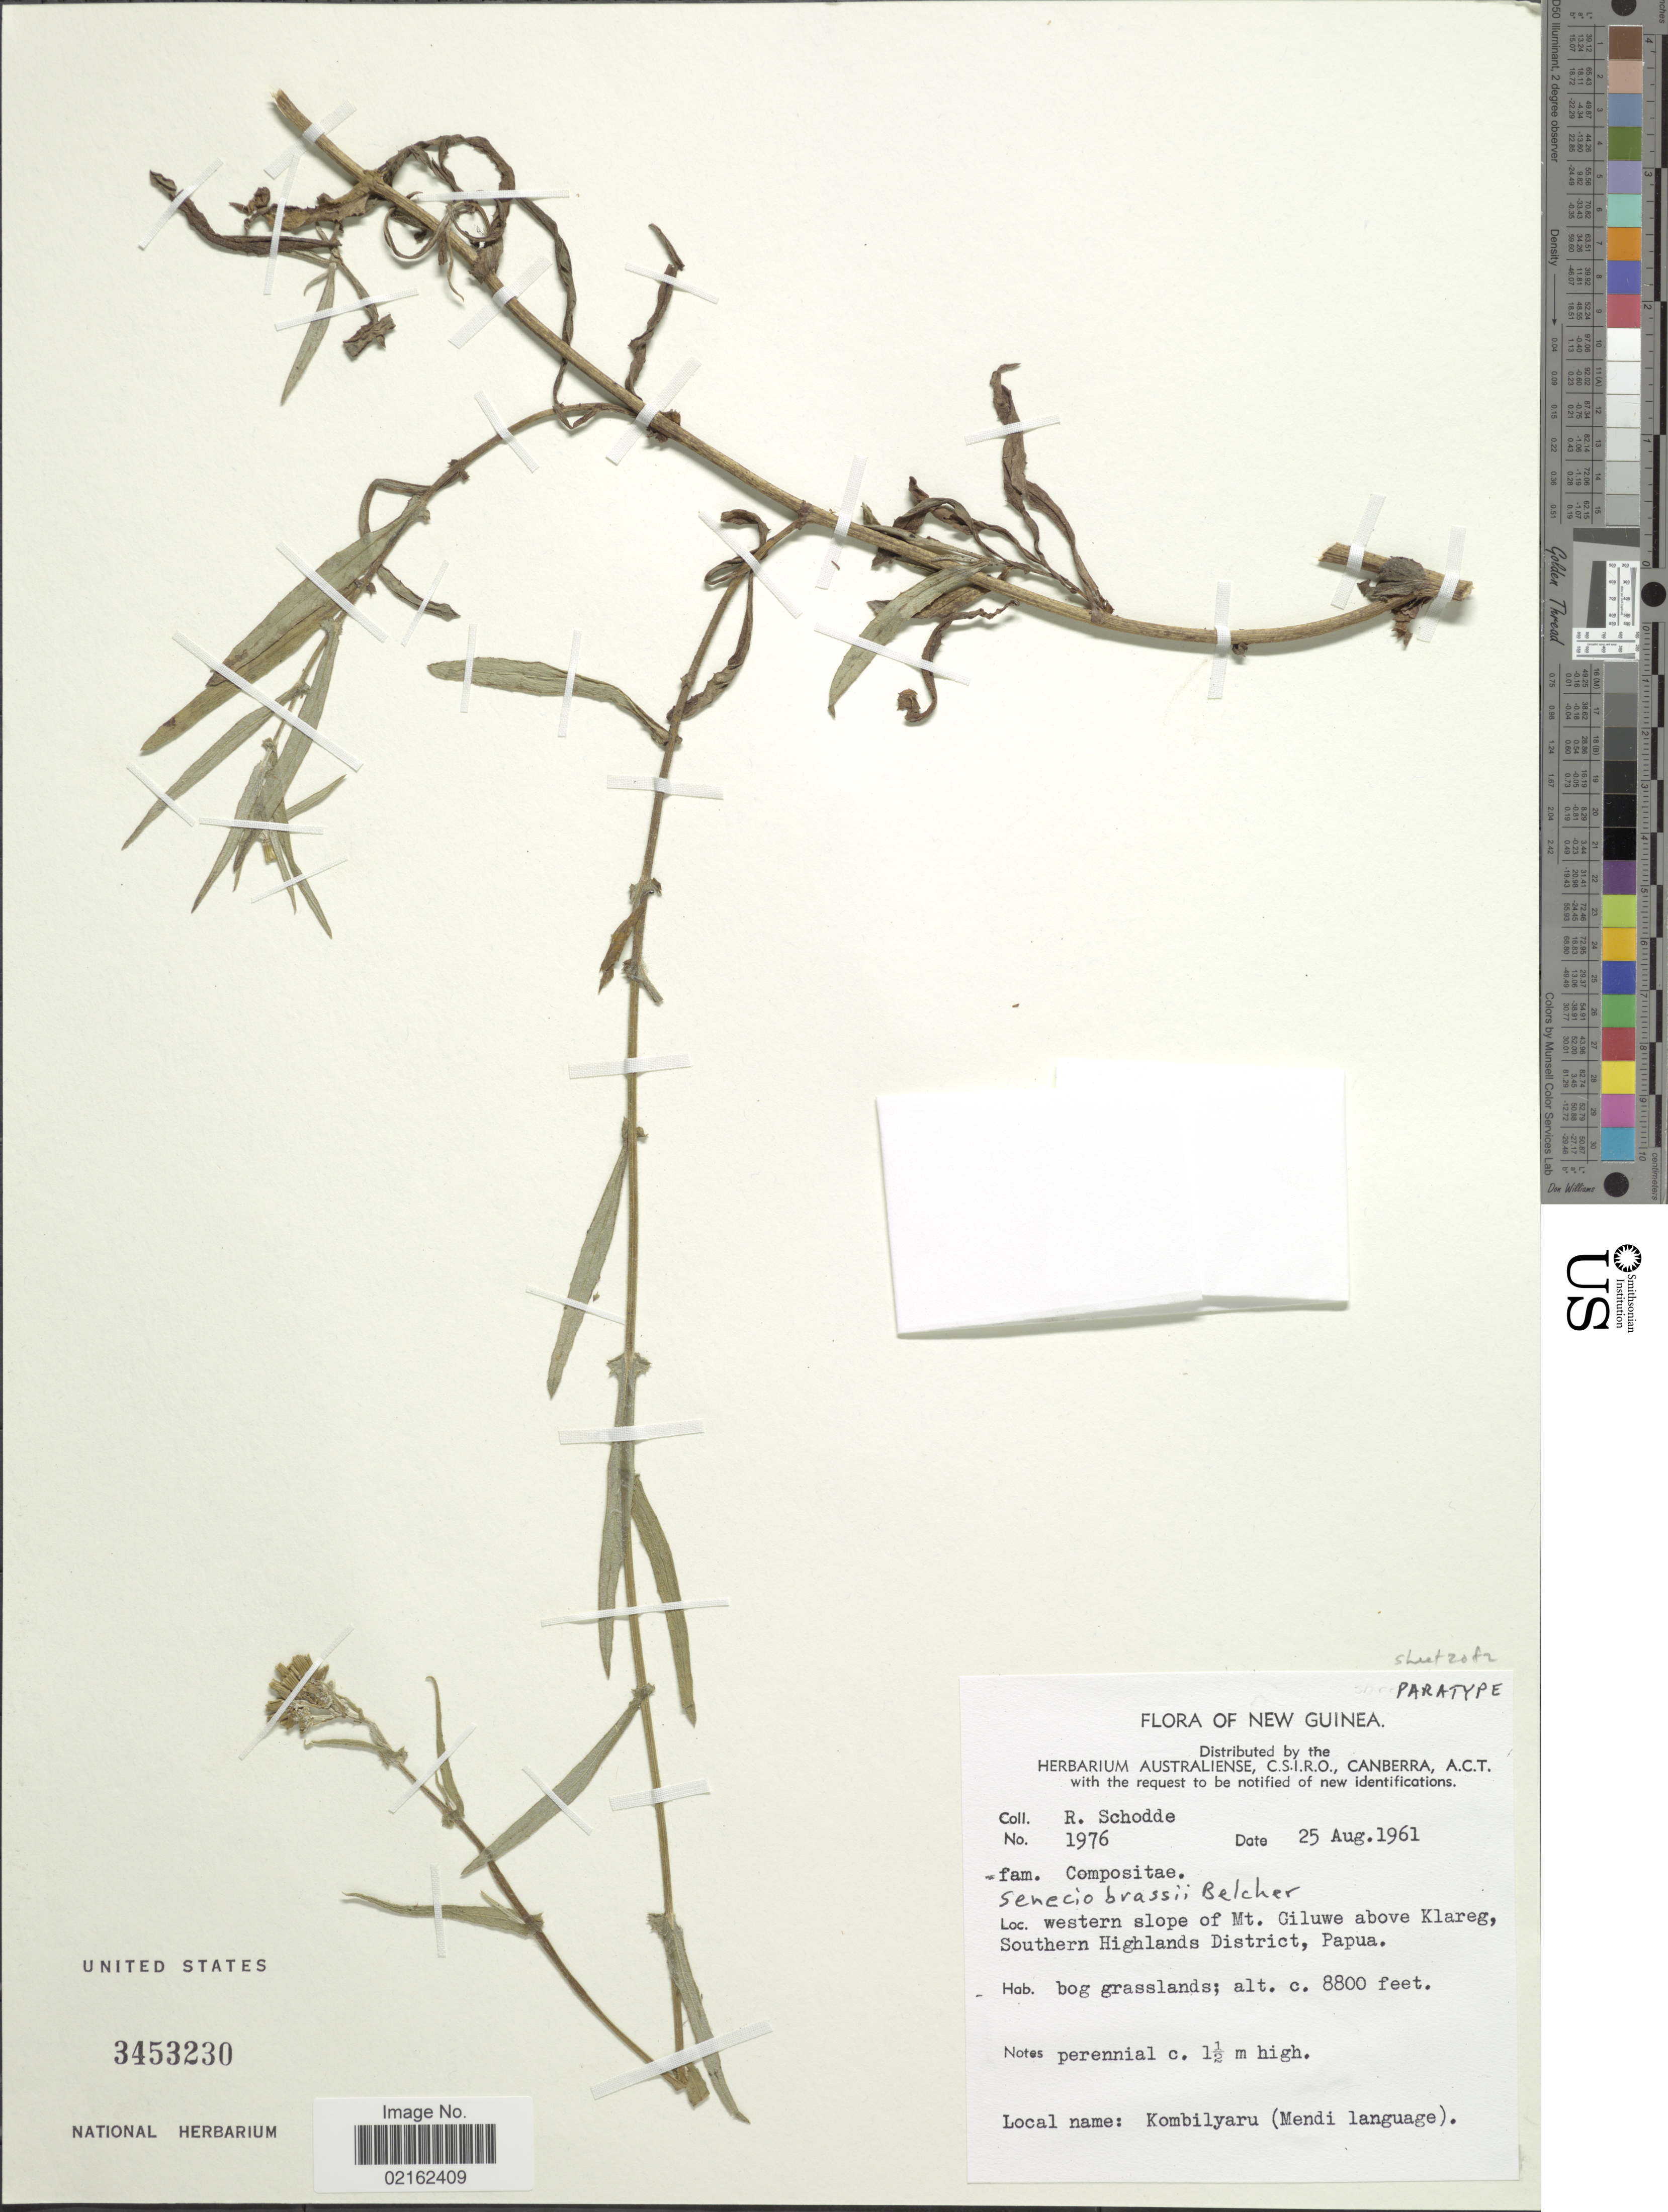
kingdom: Plantae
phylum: Tracheophyta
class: Magnoliopsida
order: Asterales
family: Asteraceae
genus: Senecio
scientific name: Senecio brassii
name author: Belcher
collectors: R. Schodde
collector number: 1976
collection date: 1961-08-25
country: Papua New Guinea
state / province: Southern Highlands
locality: New Guinea, western slope of Mt. Giluwe above Klareg, Papua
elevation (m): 2682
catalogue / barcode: US 3453230